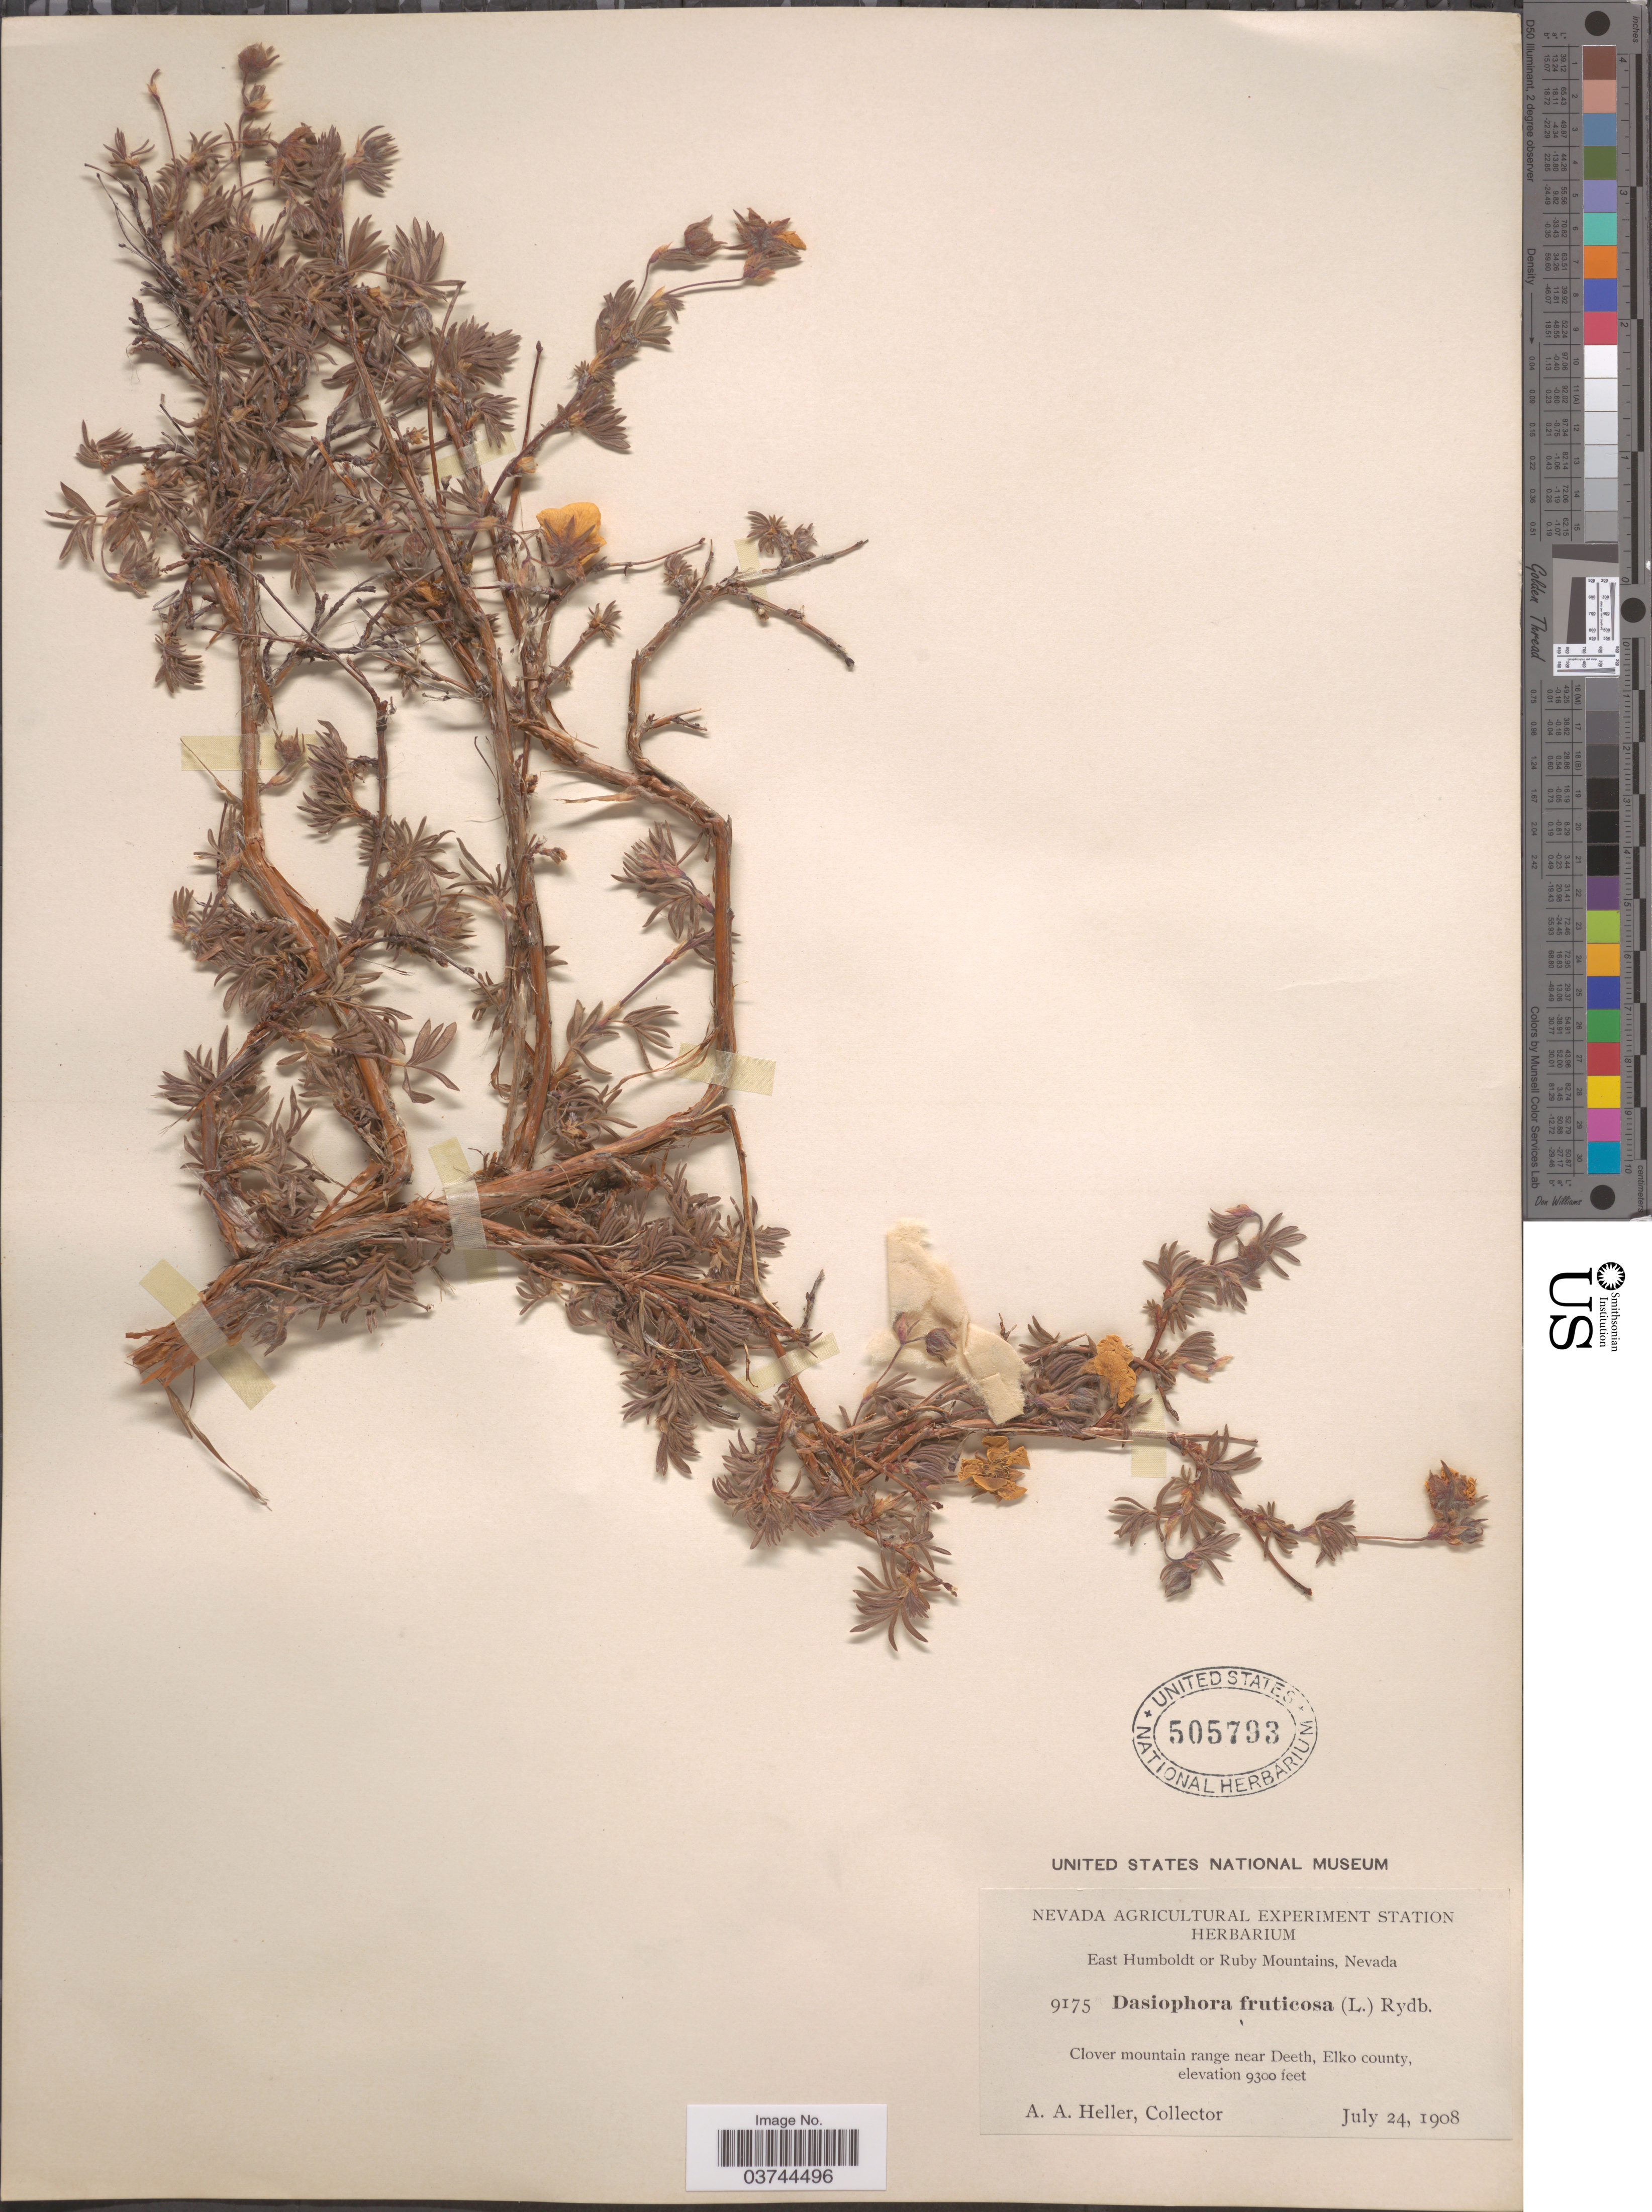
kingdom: Plantae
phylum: Tracheophyta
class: Magnoliopsida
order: Rosales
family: Rosaceae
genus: Dasiphora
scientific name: Dasiphora fruticosa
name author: (L.) Rydb.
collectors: A. A. Heller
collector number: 9175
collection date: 1908-07-24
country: United States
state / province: Nevada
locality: East Humboldt or Ruby Mountains. Clover mountain range near Deeth, Elko County.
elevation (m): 2835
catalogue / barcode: US 505793